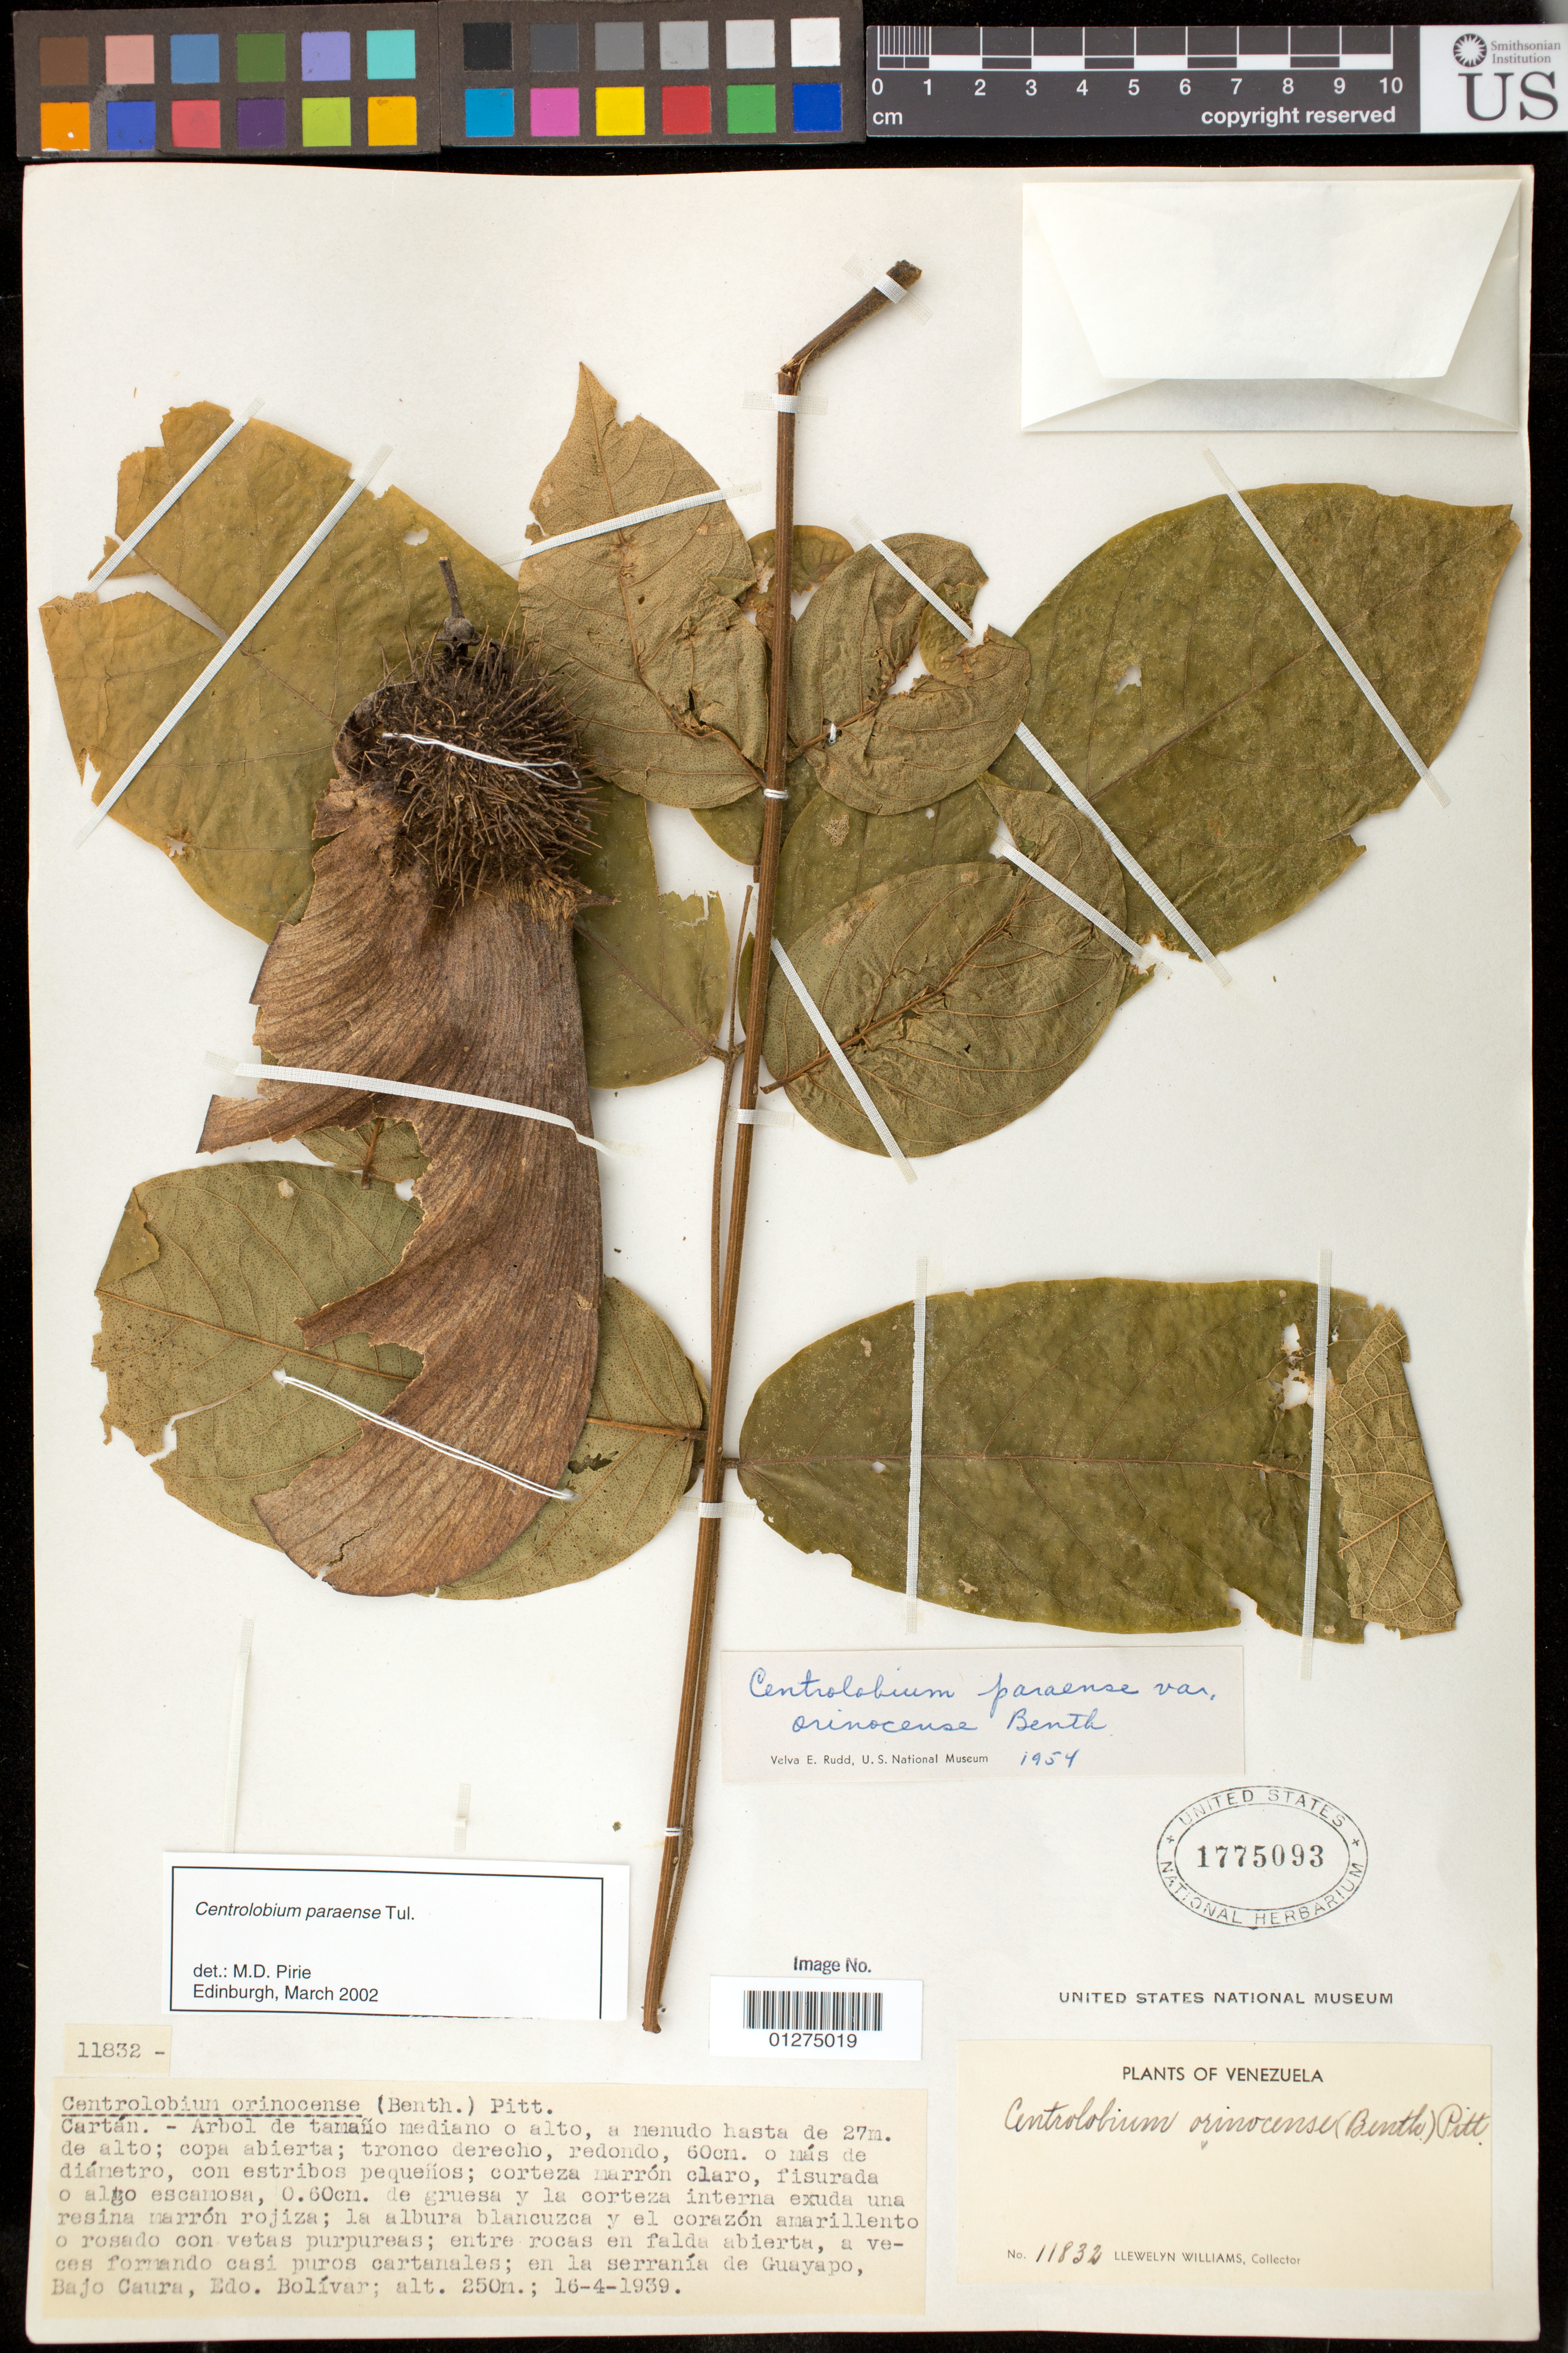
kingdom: Plantae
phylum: Tracheophyta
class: Magnoliopsida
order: Fabales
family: Fabaceae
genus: Centrolobium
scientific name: Centrolobium paraense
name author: Tul.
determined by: Pirie, M. D., (U)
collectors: Ll. Williams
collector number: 11832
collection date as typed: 16-Apr-39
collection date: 1939-04-16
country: Venezuela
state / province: Bolívar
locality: Guayapo, Bajo Caura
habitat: en la serranía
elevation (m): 250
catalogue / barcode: US 1775093